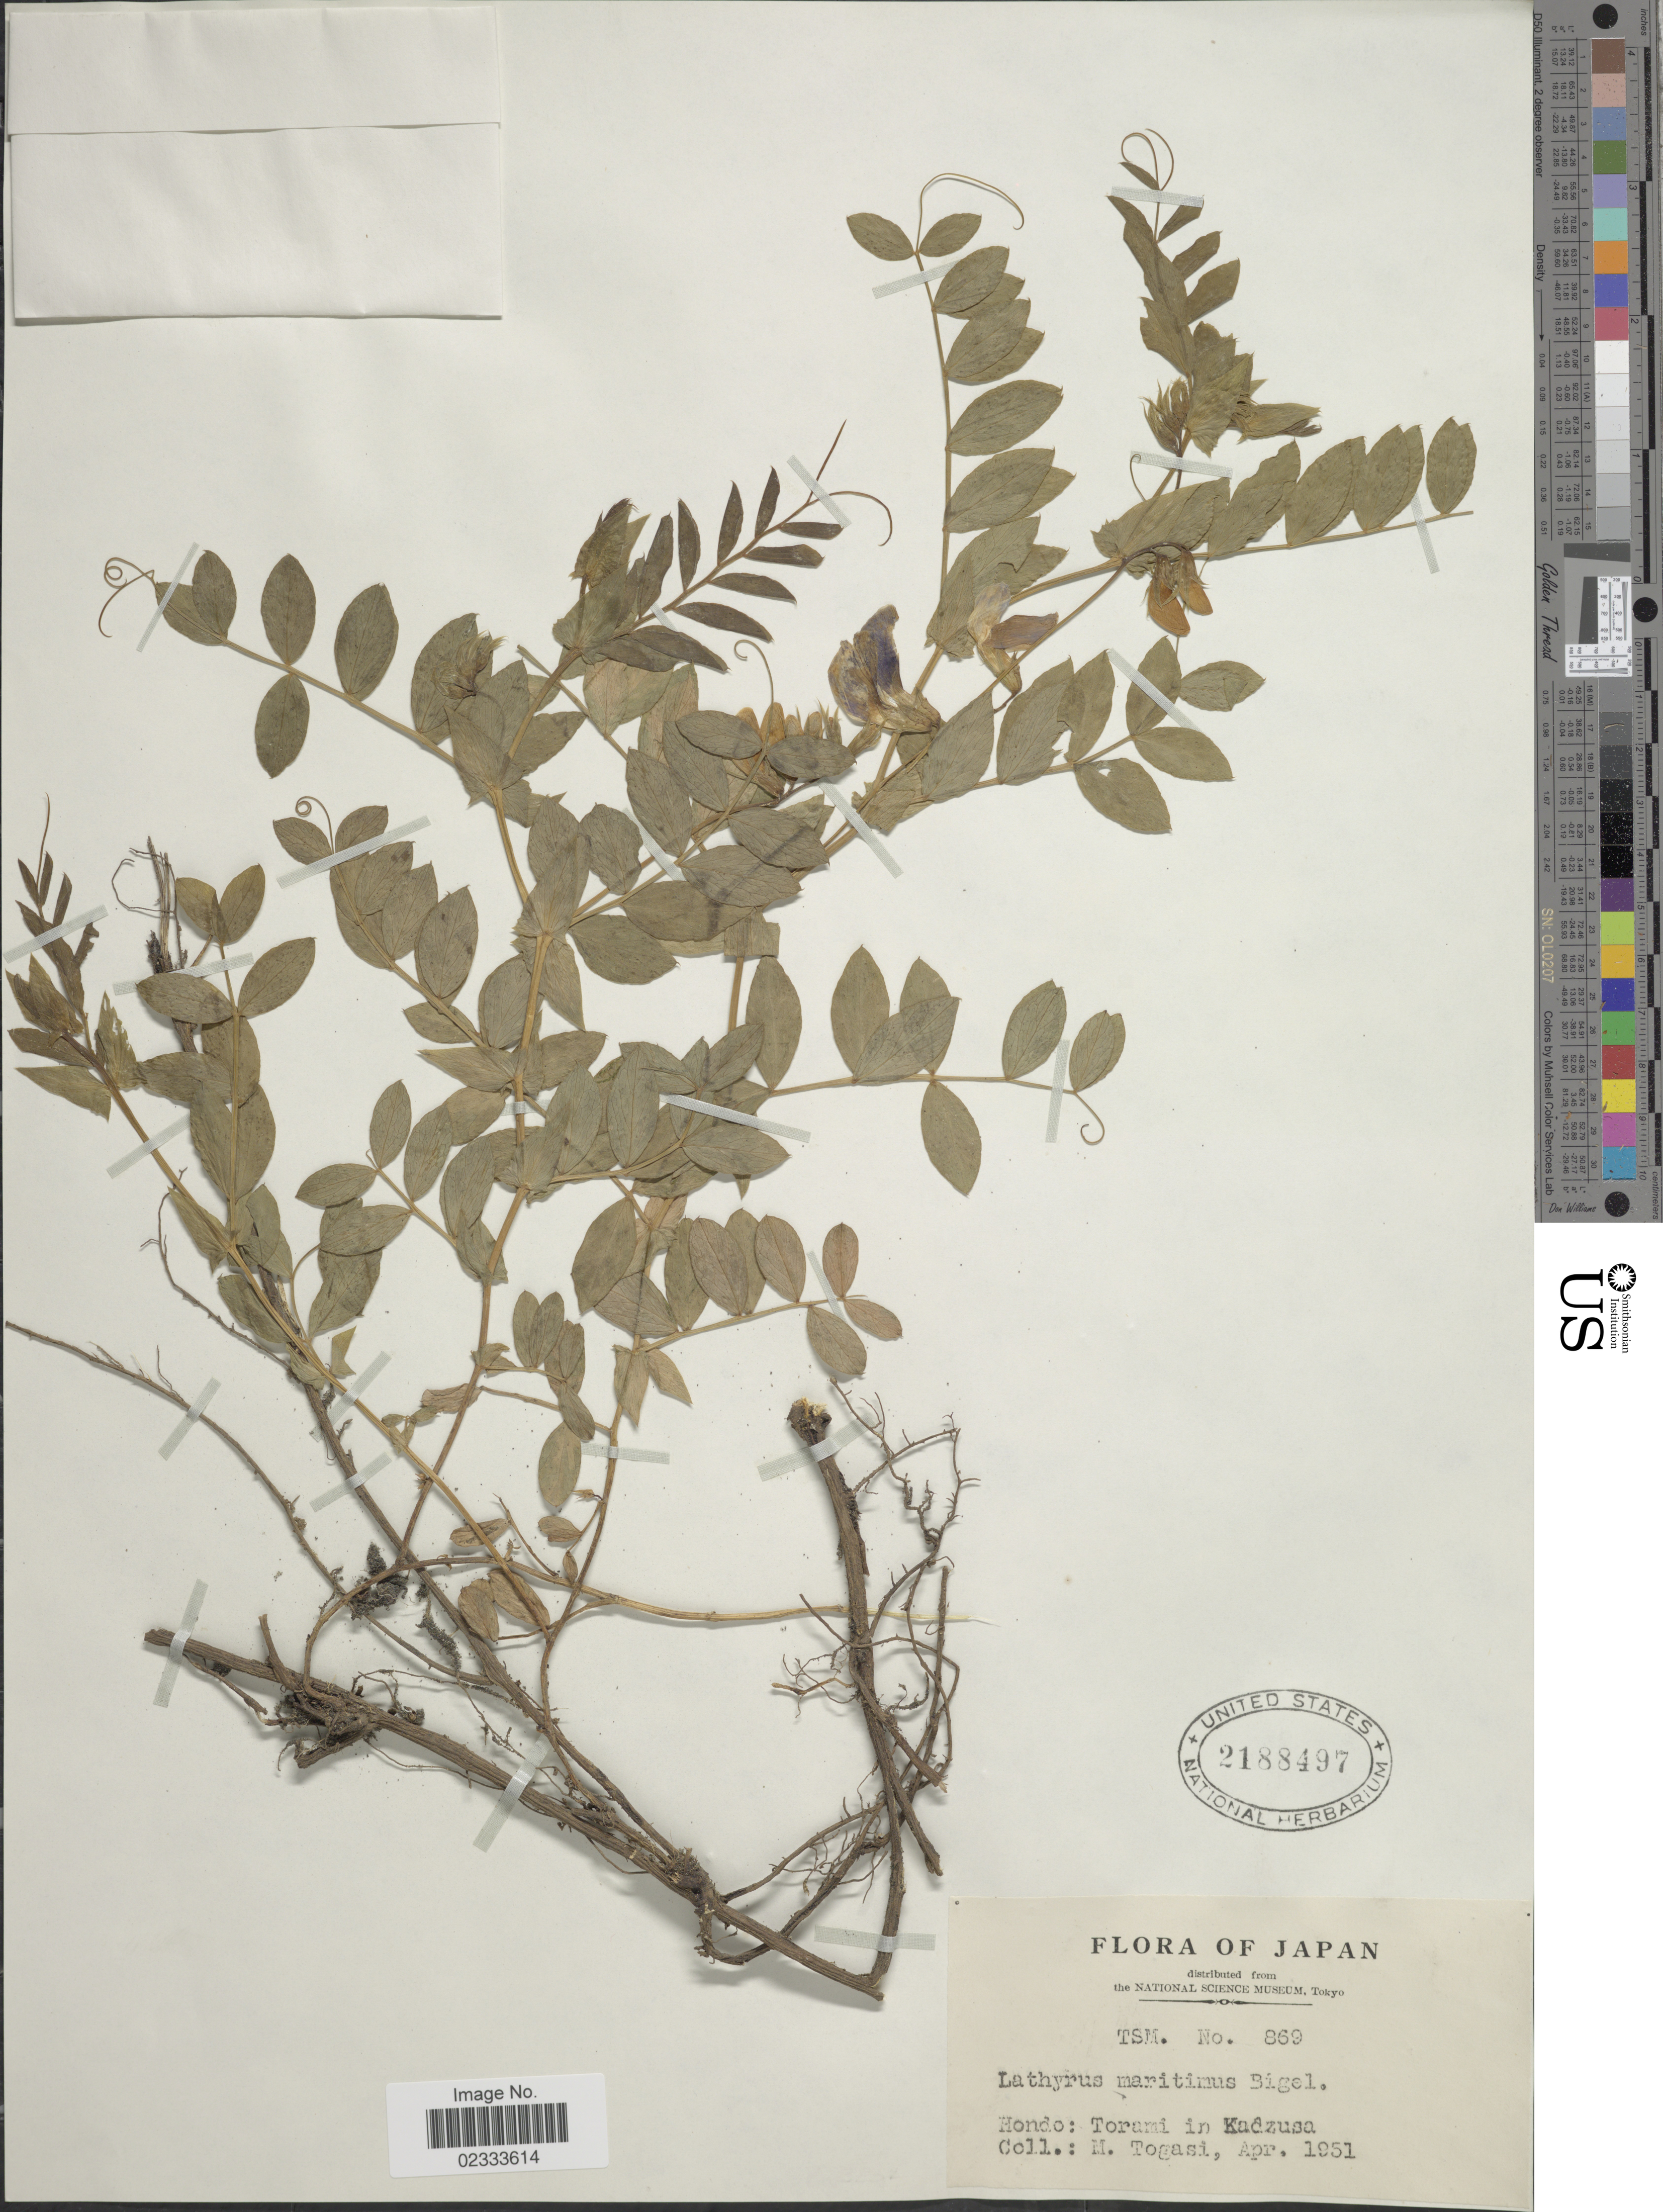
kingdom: Plantae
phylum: Tracheophyta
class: Magnoliopsida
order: Fabales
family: Fabaceae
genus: Lathyrus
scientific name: Lathyrus maritimus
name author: Torr.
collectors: M. Togasi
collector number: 869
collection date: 1951-04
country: Japan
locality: Hondo: Torami in Kadzusa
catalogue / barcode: US 2188497